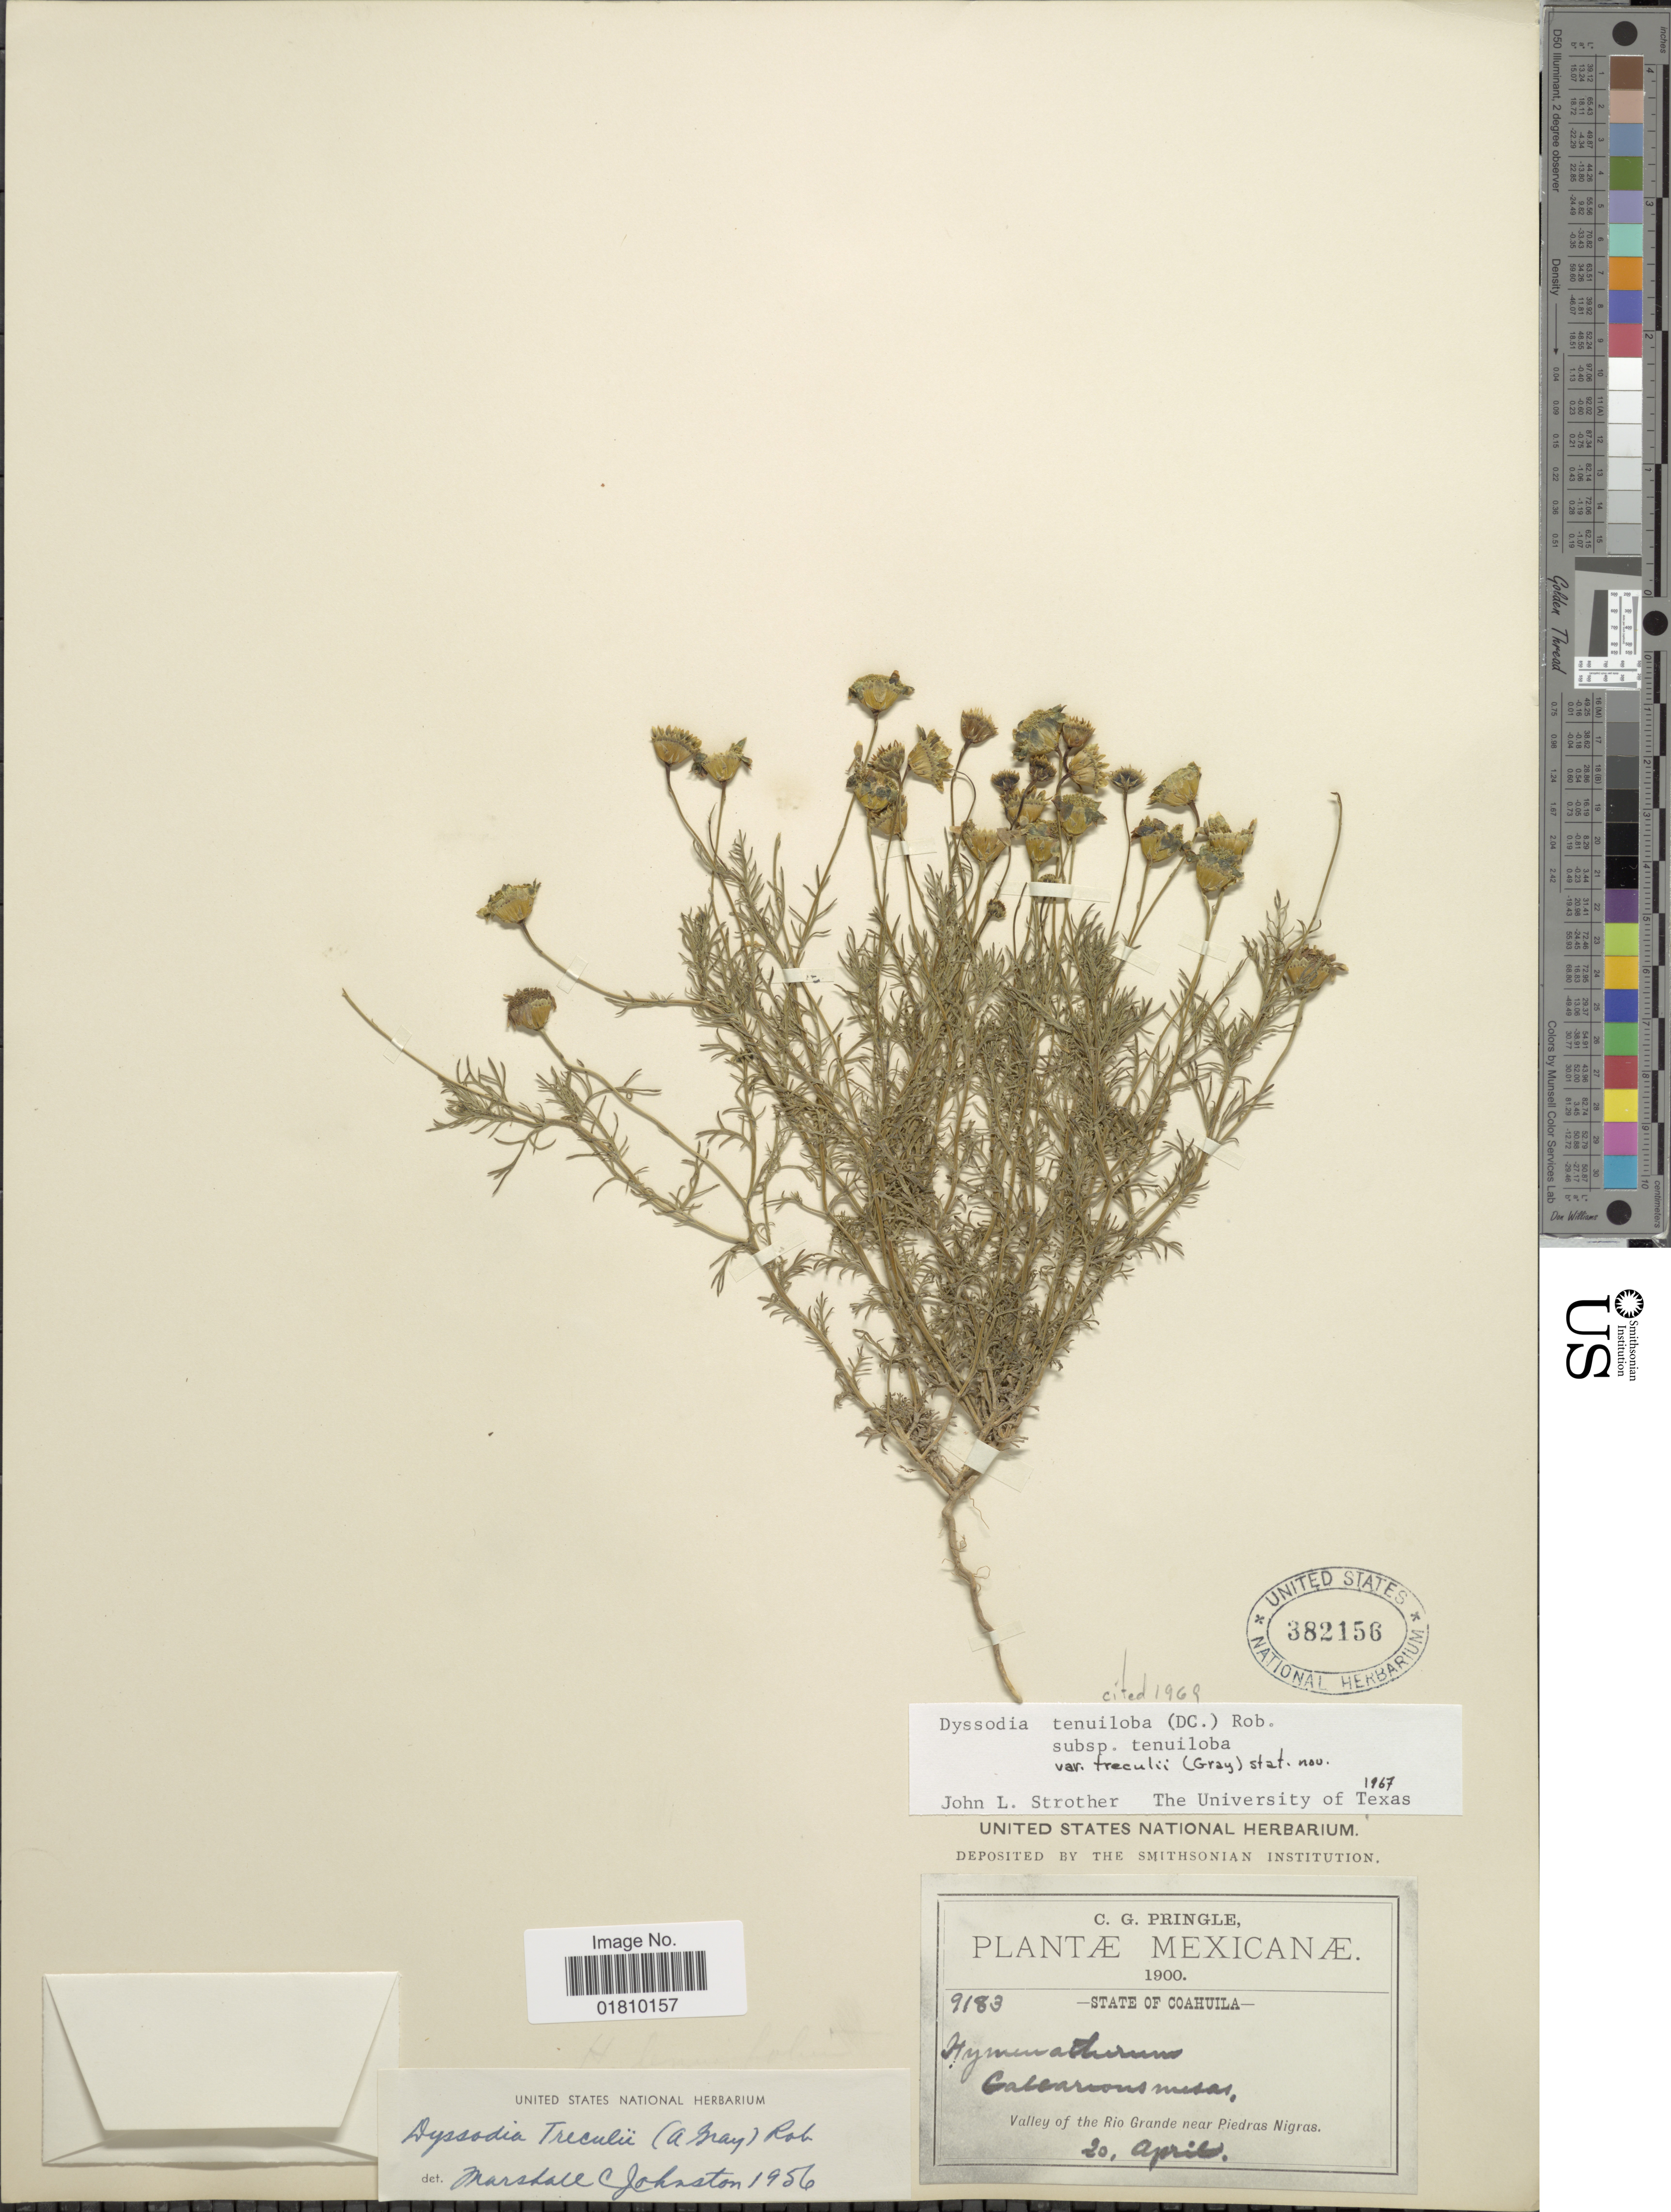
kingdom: Plantae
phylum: Tracheophyta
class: Magnoliopsida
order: Asterales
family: Asteraceae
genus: Thymophylla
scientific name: Thymophylla tenuiloba var. treculii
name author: (A. Gray) Strother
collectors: C. G. Pringle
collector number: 9183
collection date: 1900-04-20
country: Mexico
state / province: Coahuila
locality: Calcareous mesas, valley of the Rio Grande near Piedras Nigras.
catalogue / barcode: US 382156